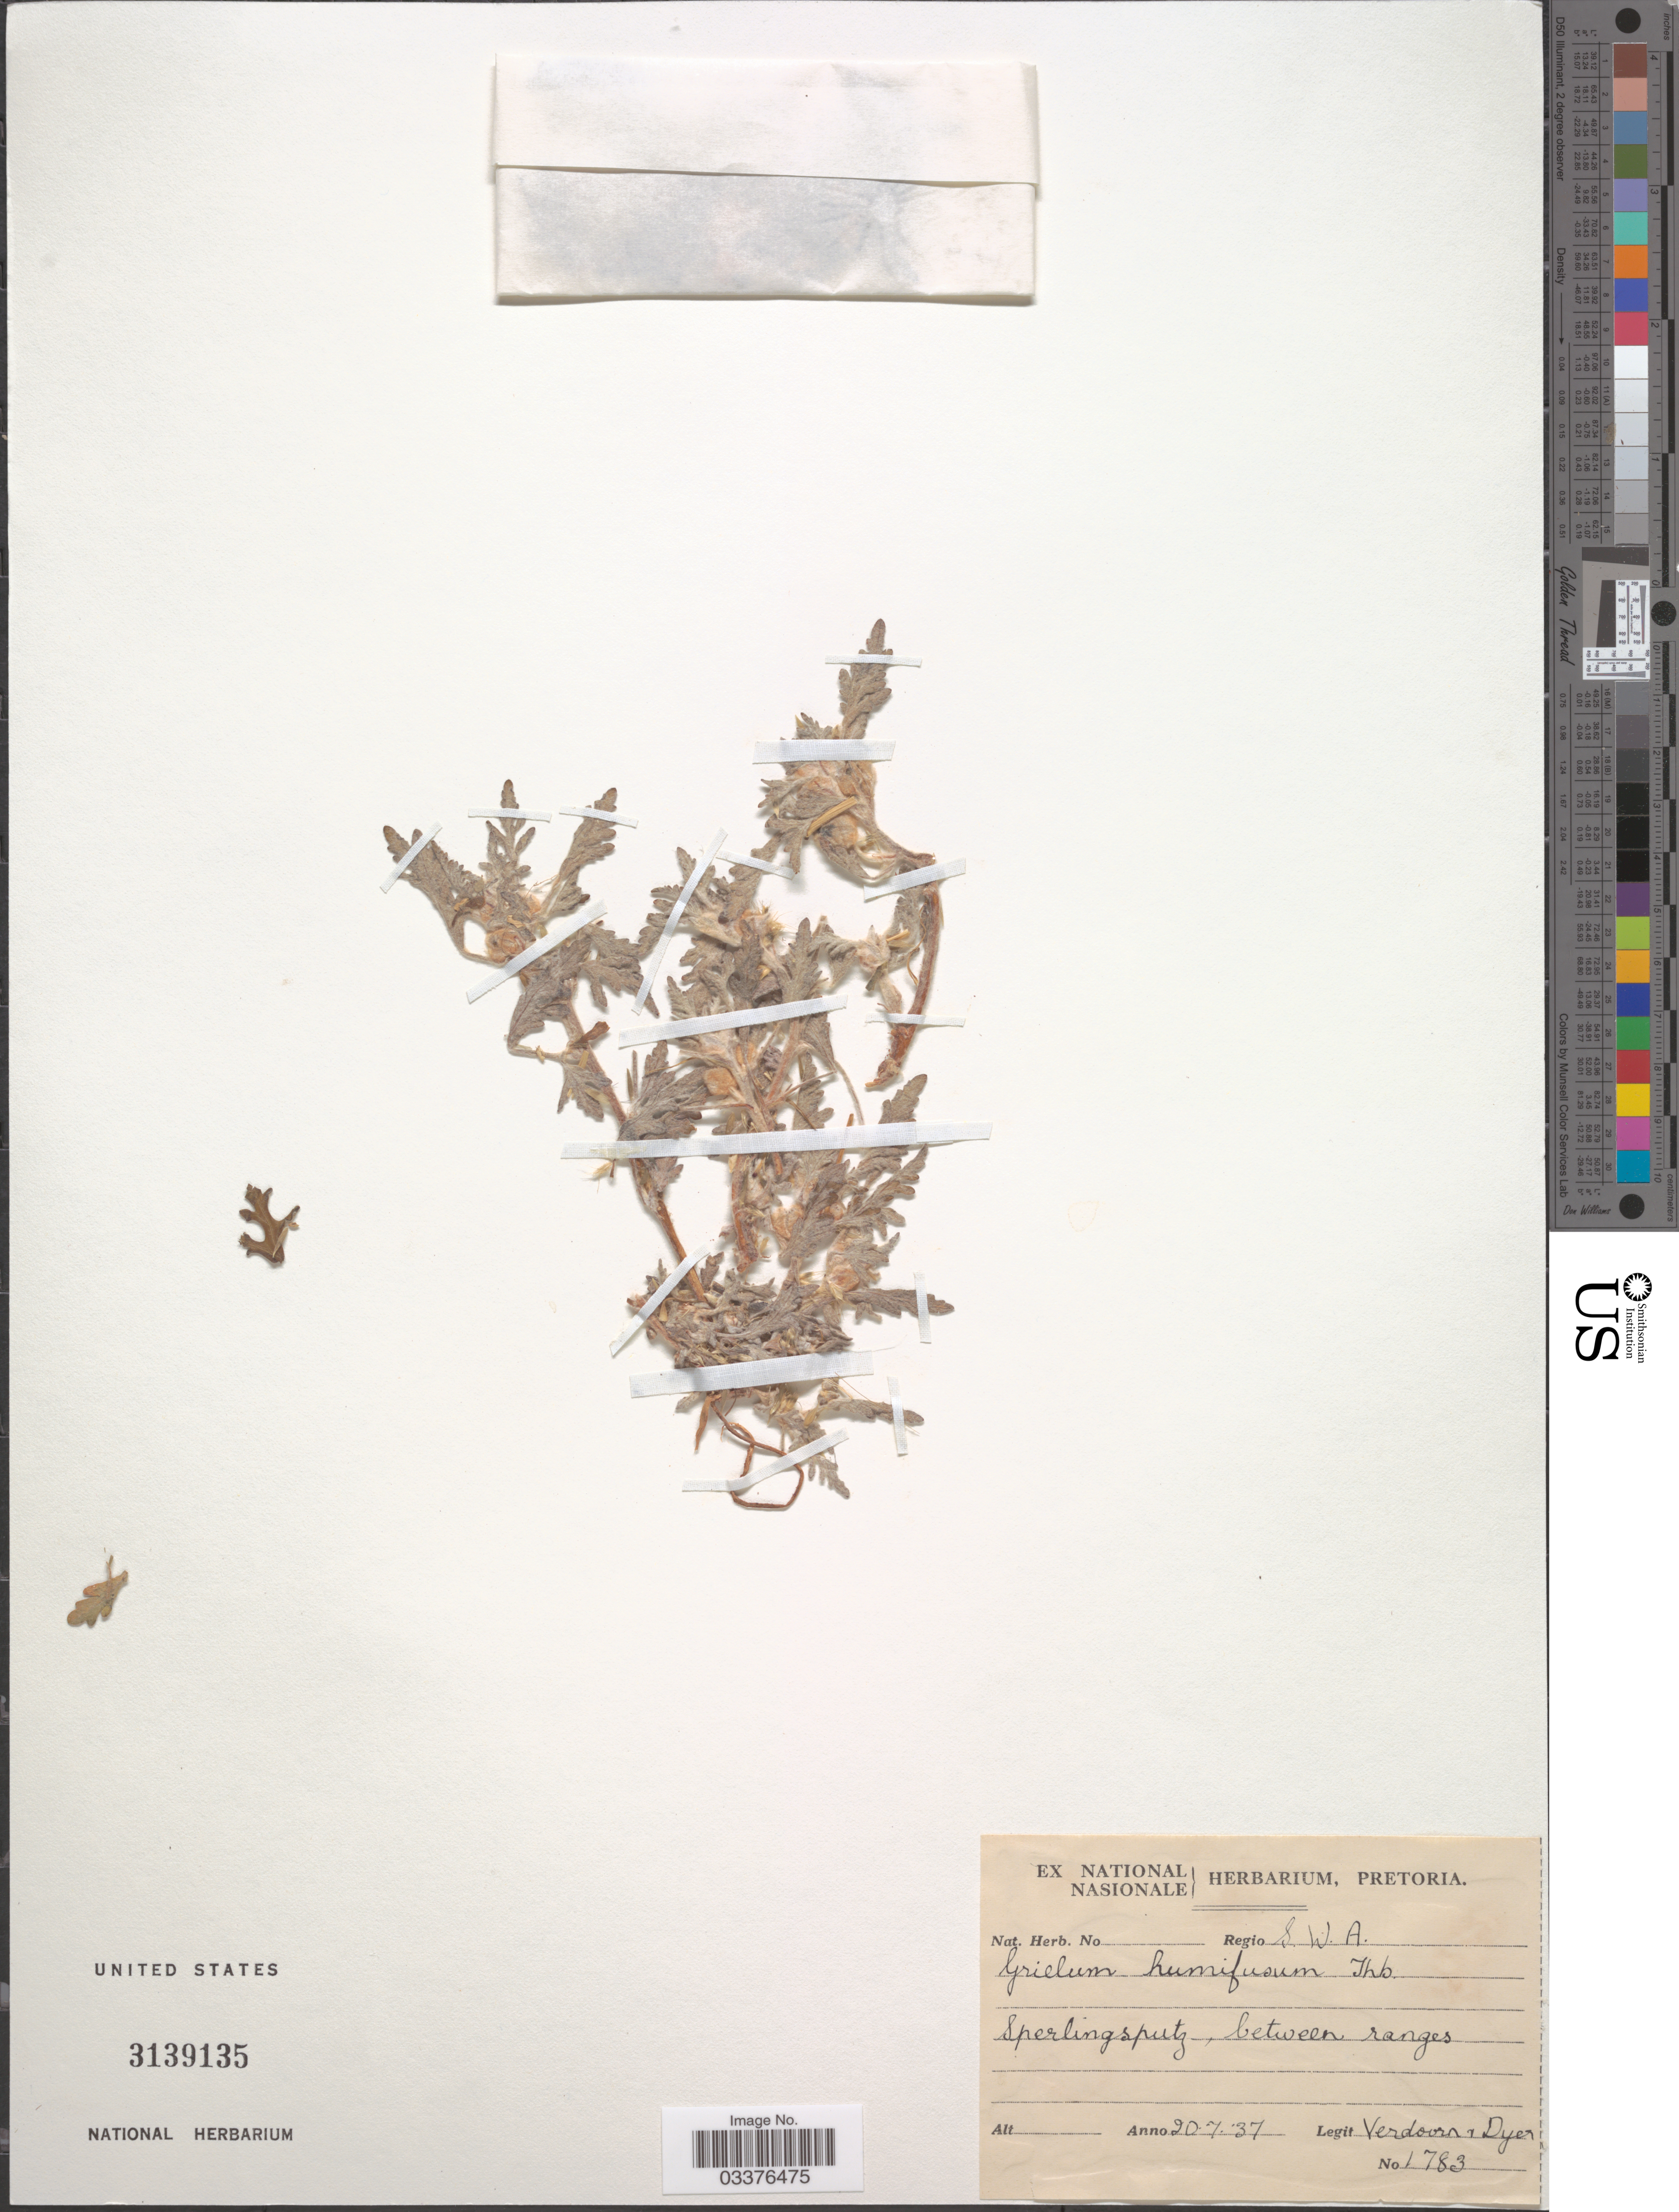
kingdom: Plantae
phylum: Tracheophyta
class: Magnoliopsida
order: Malvales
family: Neuradaceae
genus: Grielum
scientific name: Grielum humifusum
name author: Thunb.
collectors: -. Verdoorn & Dyer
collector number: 1783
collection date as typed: Transcribed d/m/y: 20/7/37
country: South Africa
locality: Regio S. W. A. Sperlingsputz, between ranges.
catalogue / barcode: US 3139135